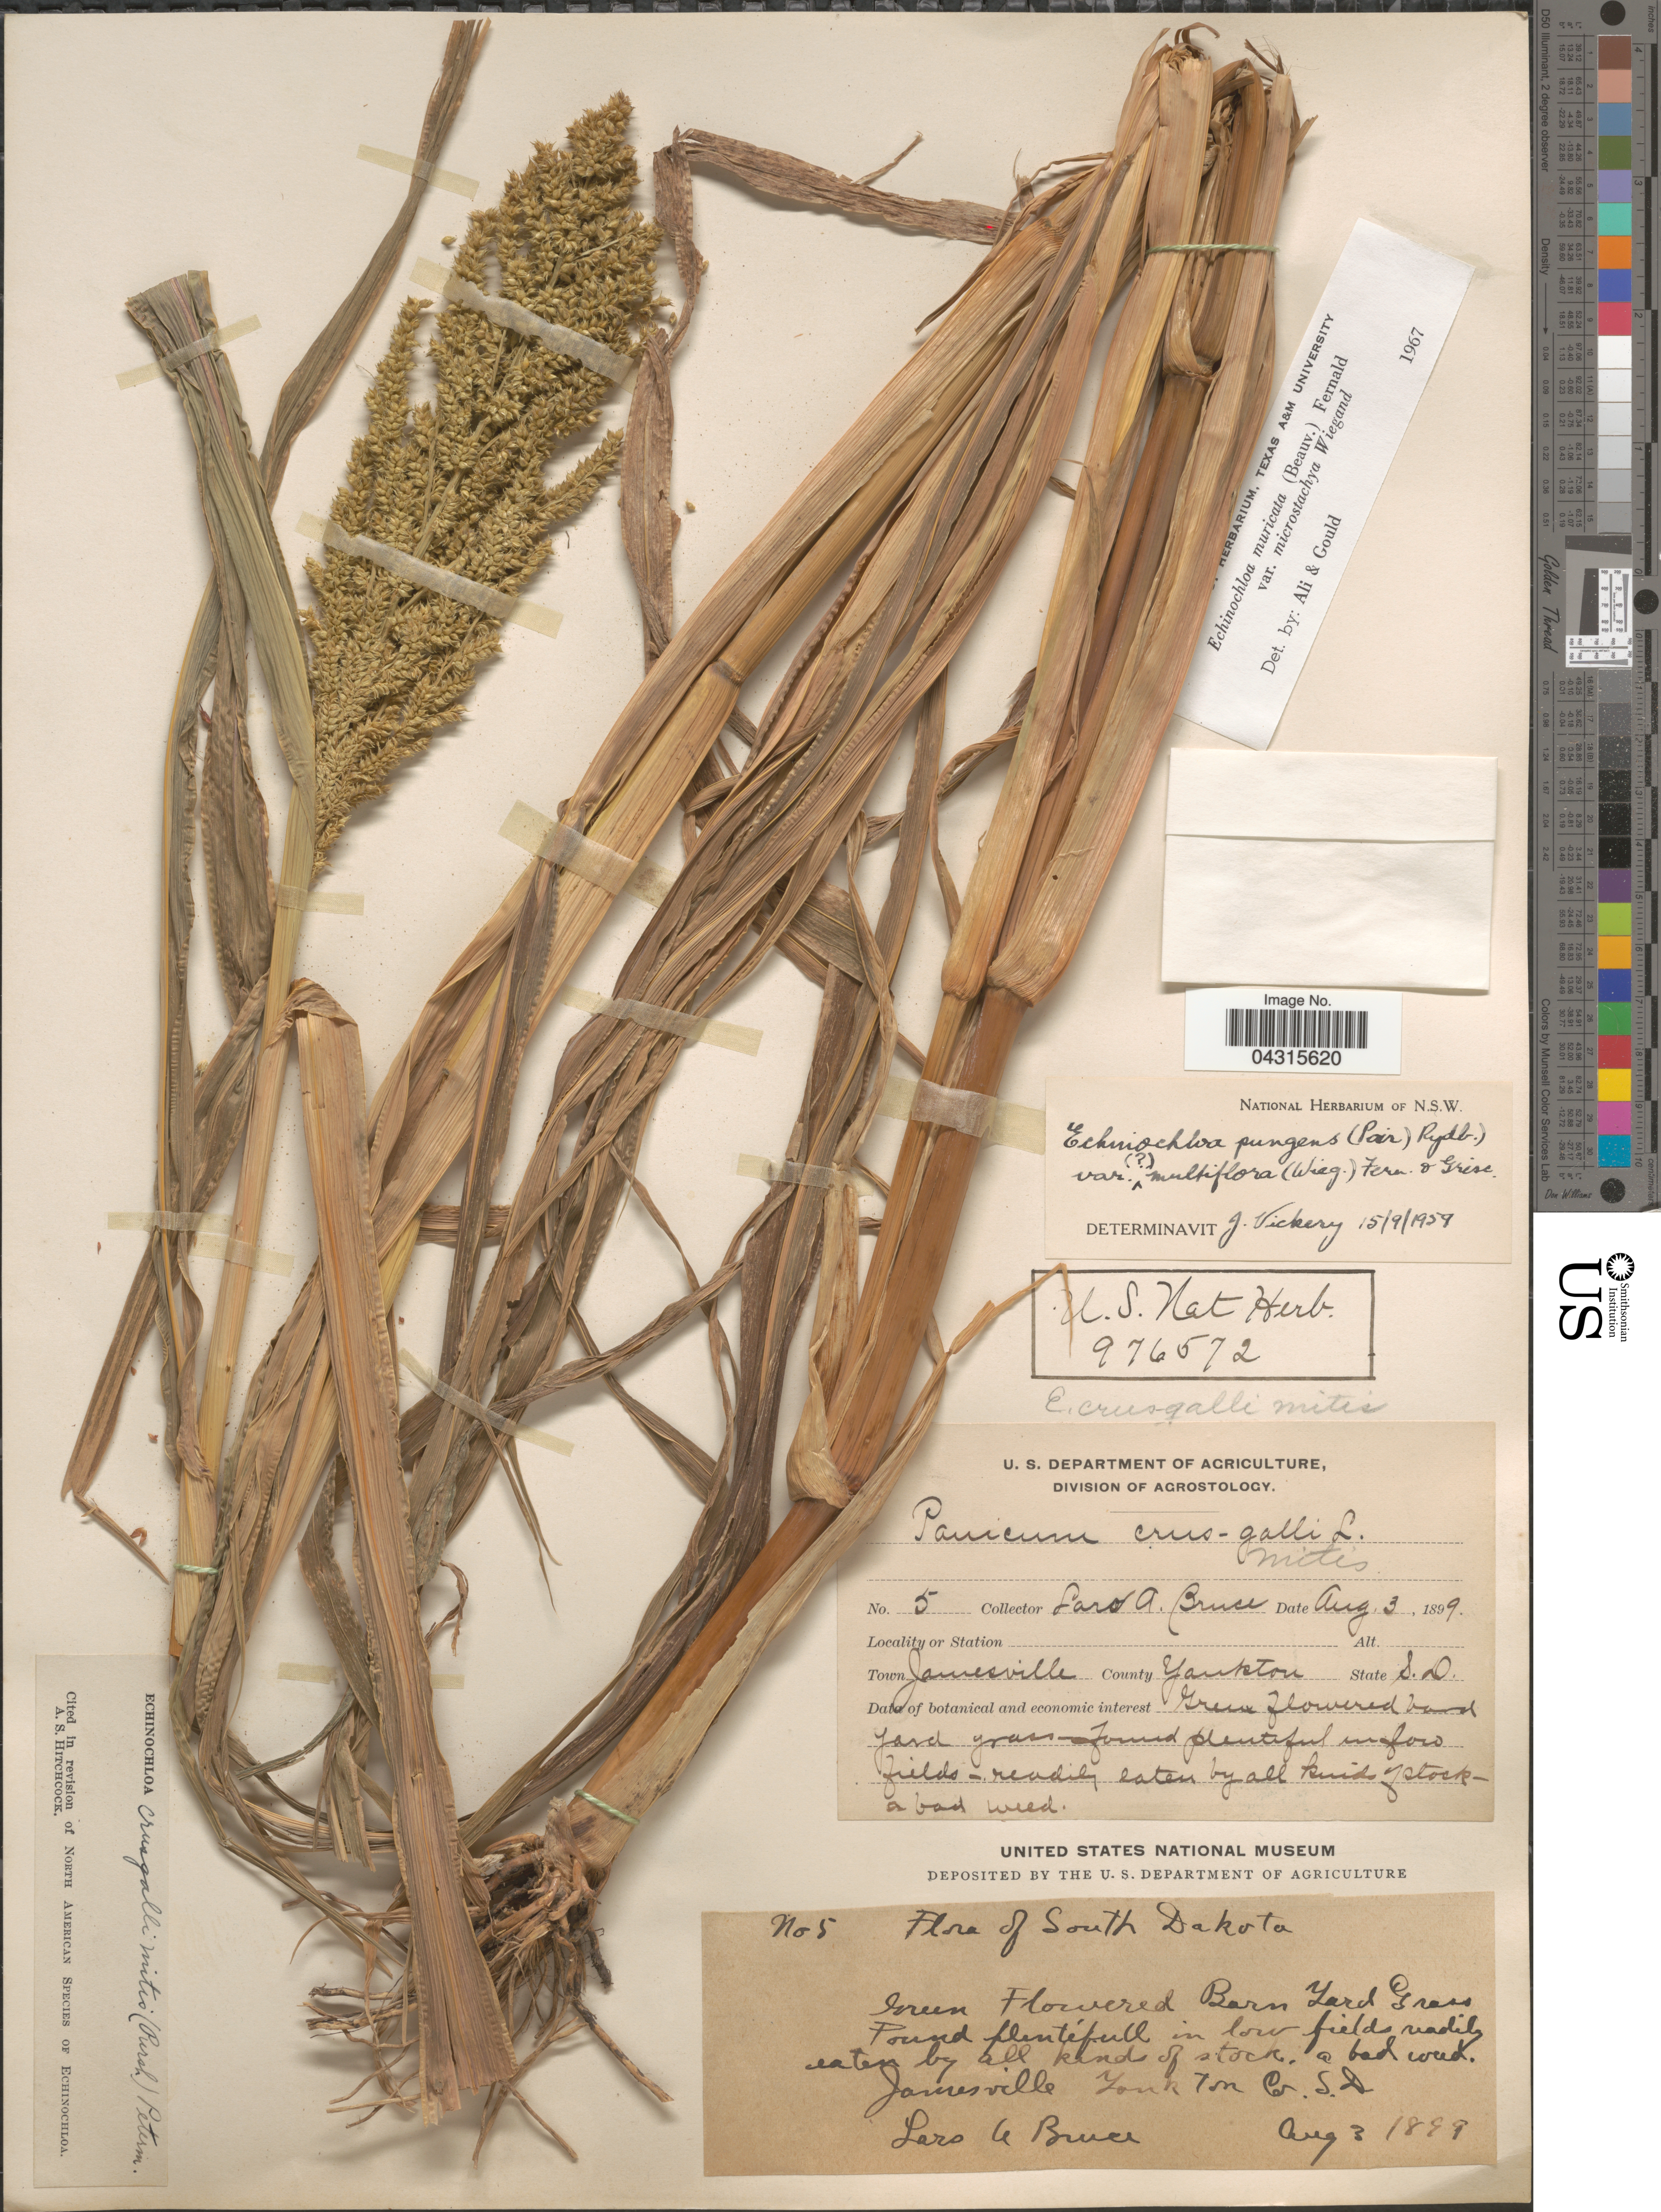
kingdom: Plantae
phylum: Tracheophyta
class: Liliopsida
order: Poales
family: Poaceae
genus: Echinochloa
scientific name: Echinochloa muricata var. microstachya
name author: Wiegand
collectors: L. Bruce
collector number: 5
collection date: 1899-08-03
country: United States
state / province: South Dakota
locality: Town Jamesville. County Yankton. Green Flowered Barn Yard Grass.